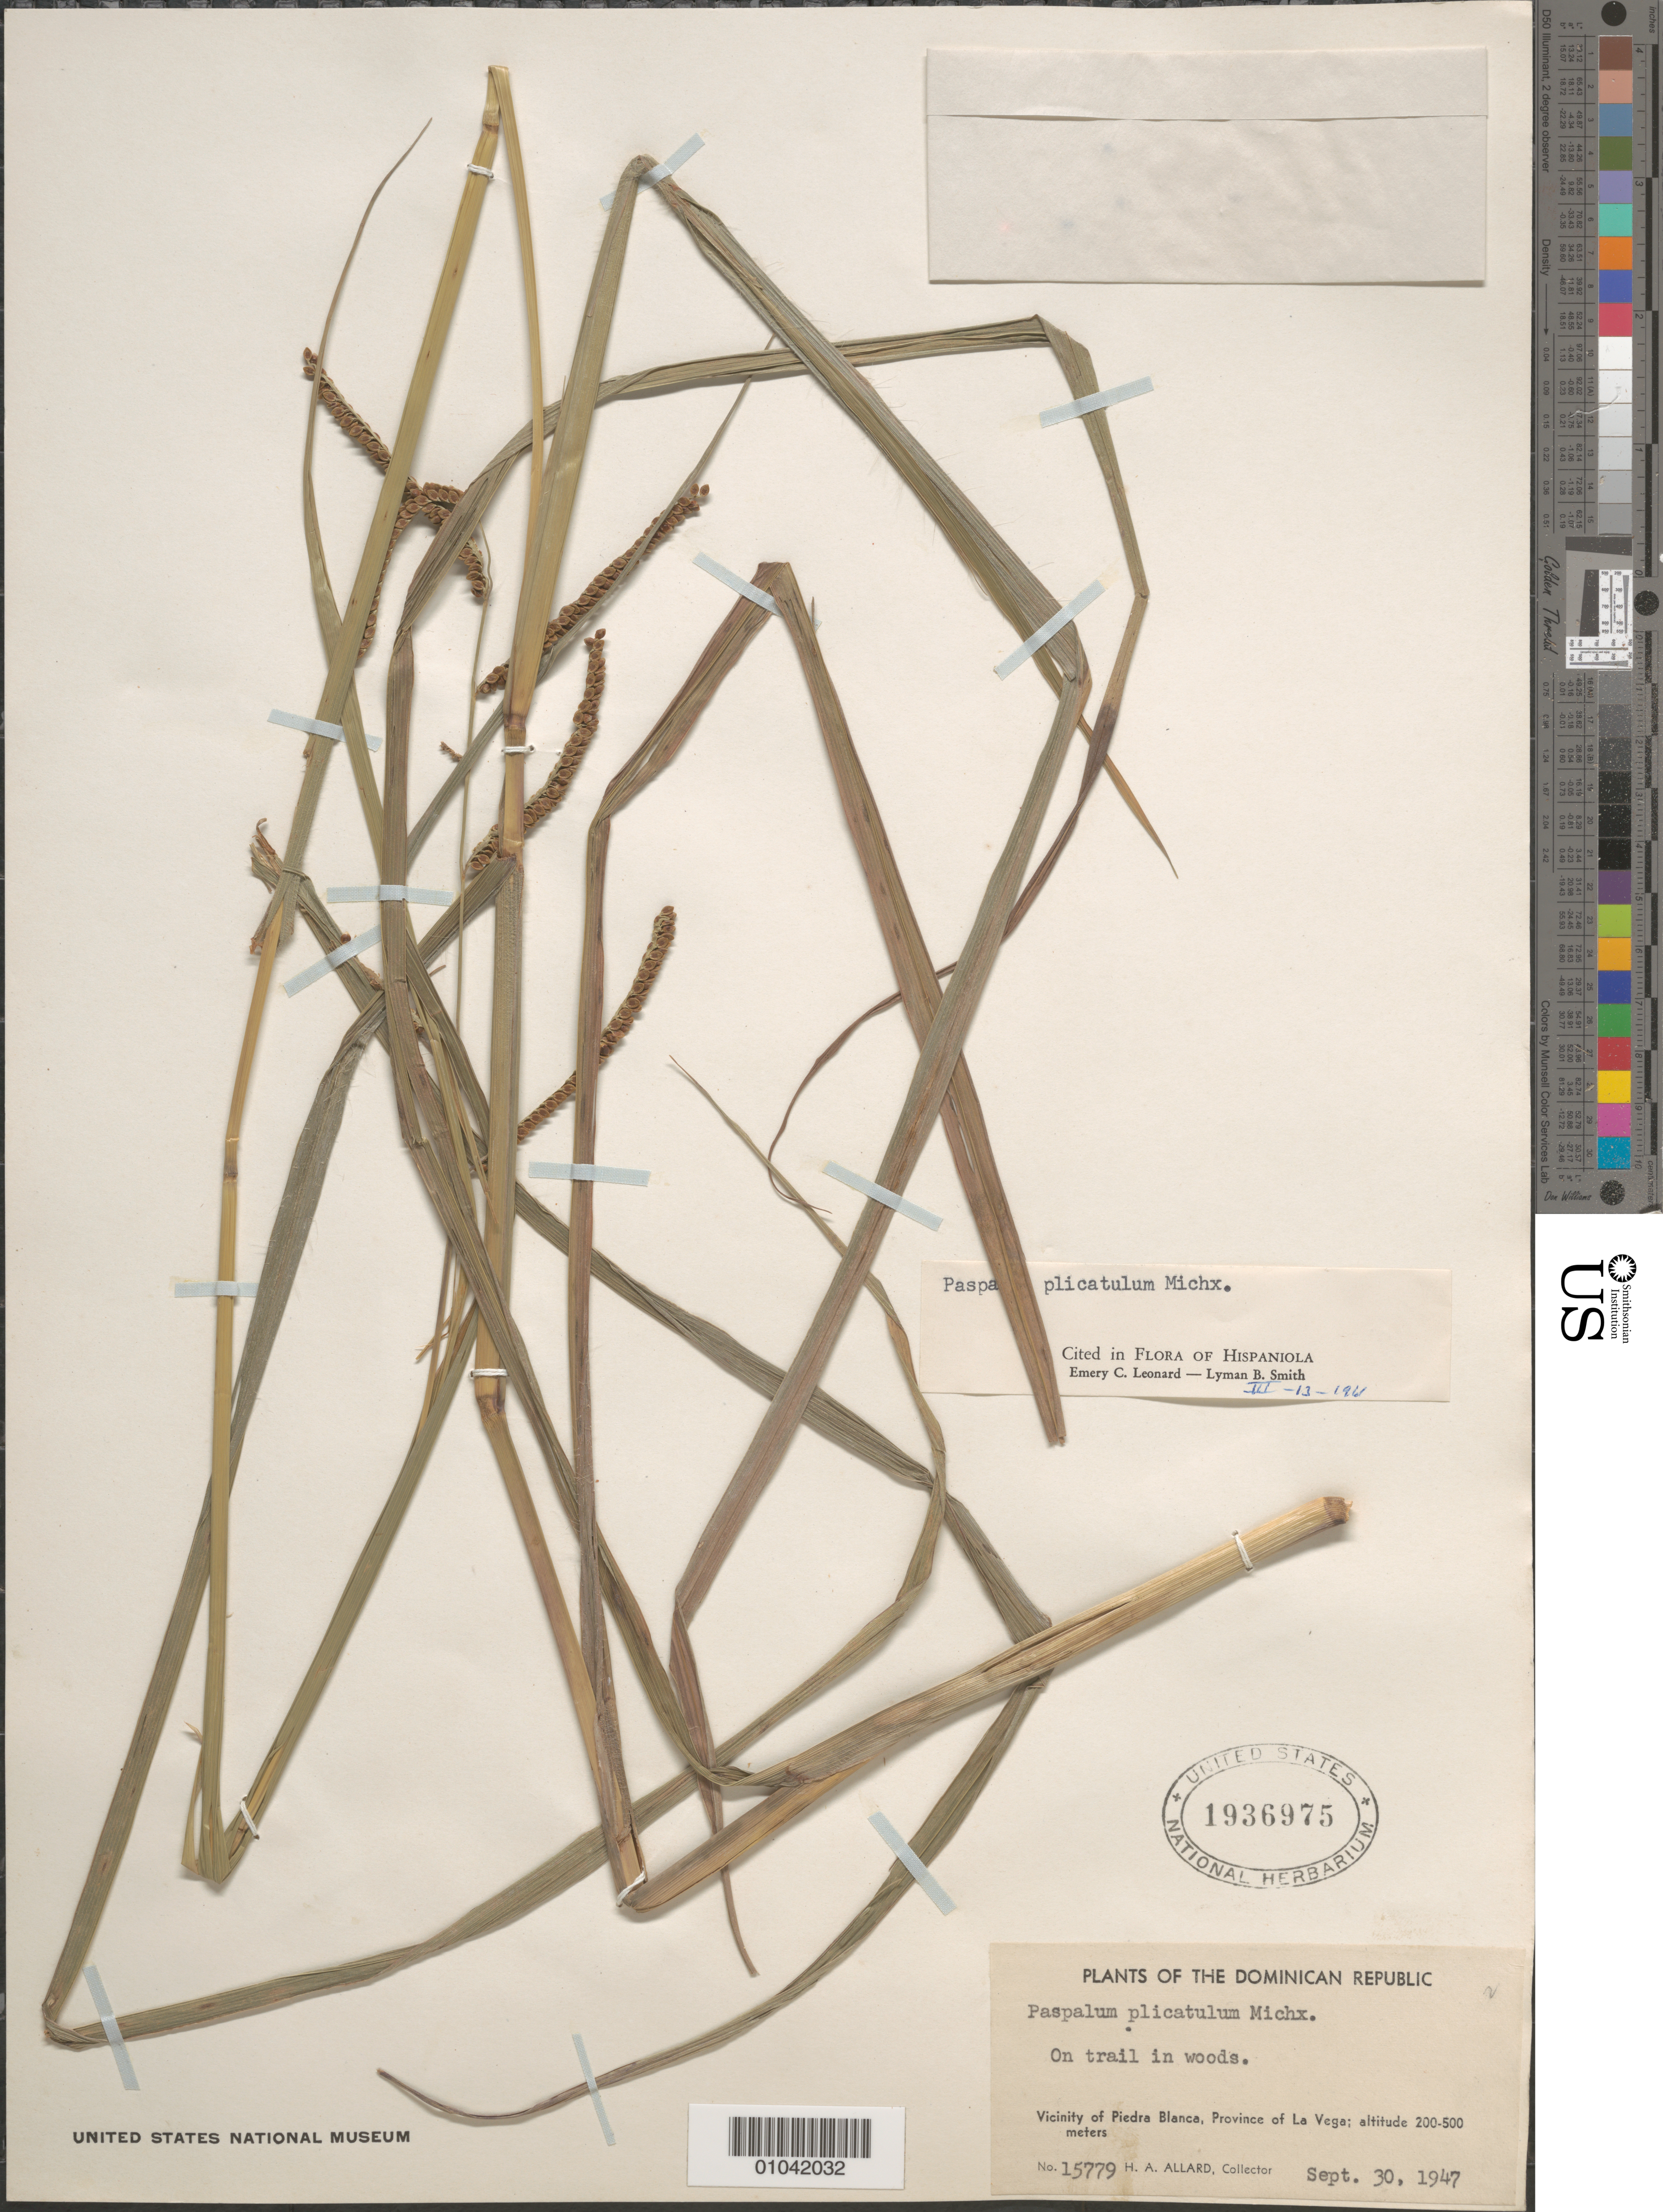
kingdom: Plantae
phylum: Tracheophyta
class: Liliopsida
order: Poales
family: Poaceae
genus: Paspalum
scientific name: Paspalum plicatulum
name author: Michx.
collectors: H. A. Allard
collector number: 15779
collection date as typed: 30 Sep 1947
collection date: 1947-09-30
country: Dominican Republic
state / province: La Vega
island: Hispaniola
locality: Vicinity of Piedra Blanca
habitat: on trail in woods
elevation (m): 200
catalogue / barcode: US 1936975